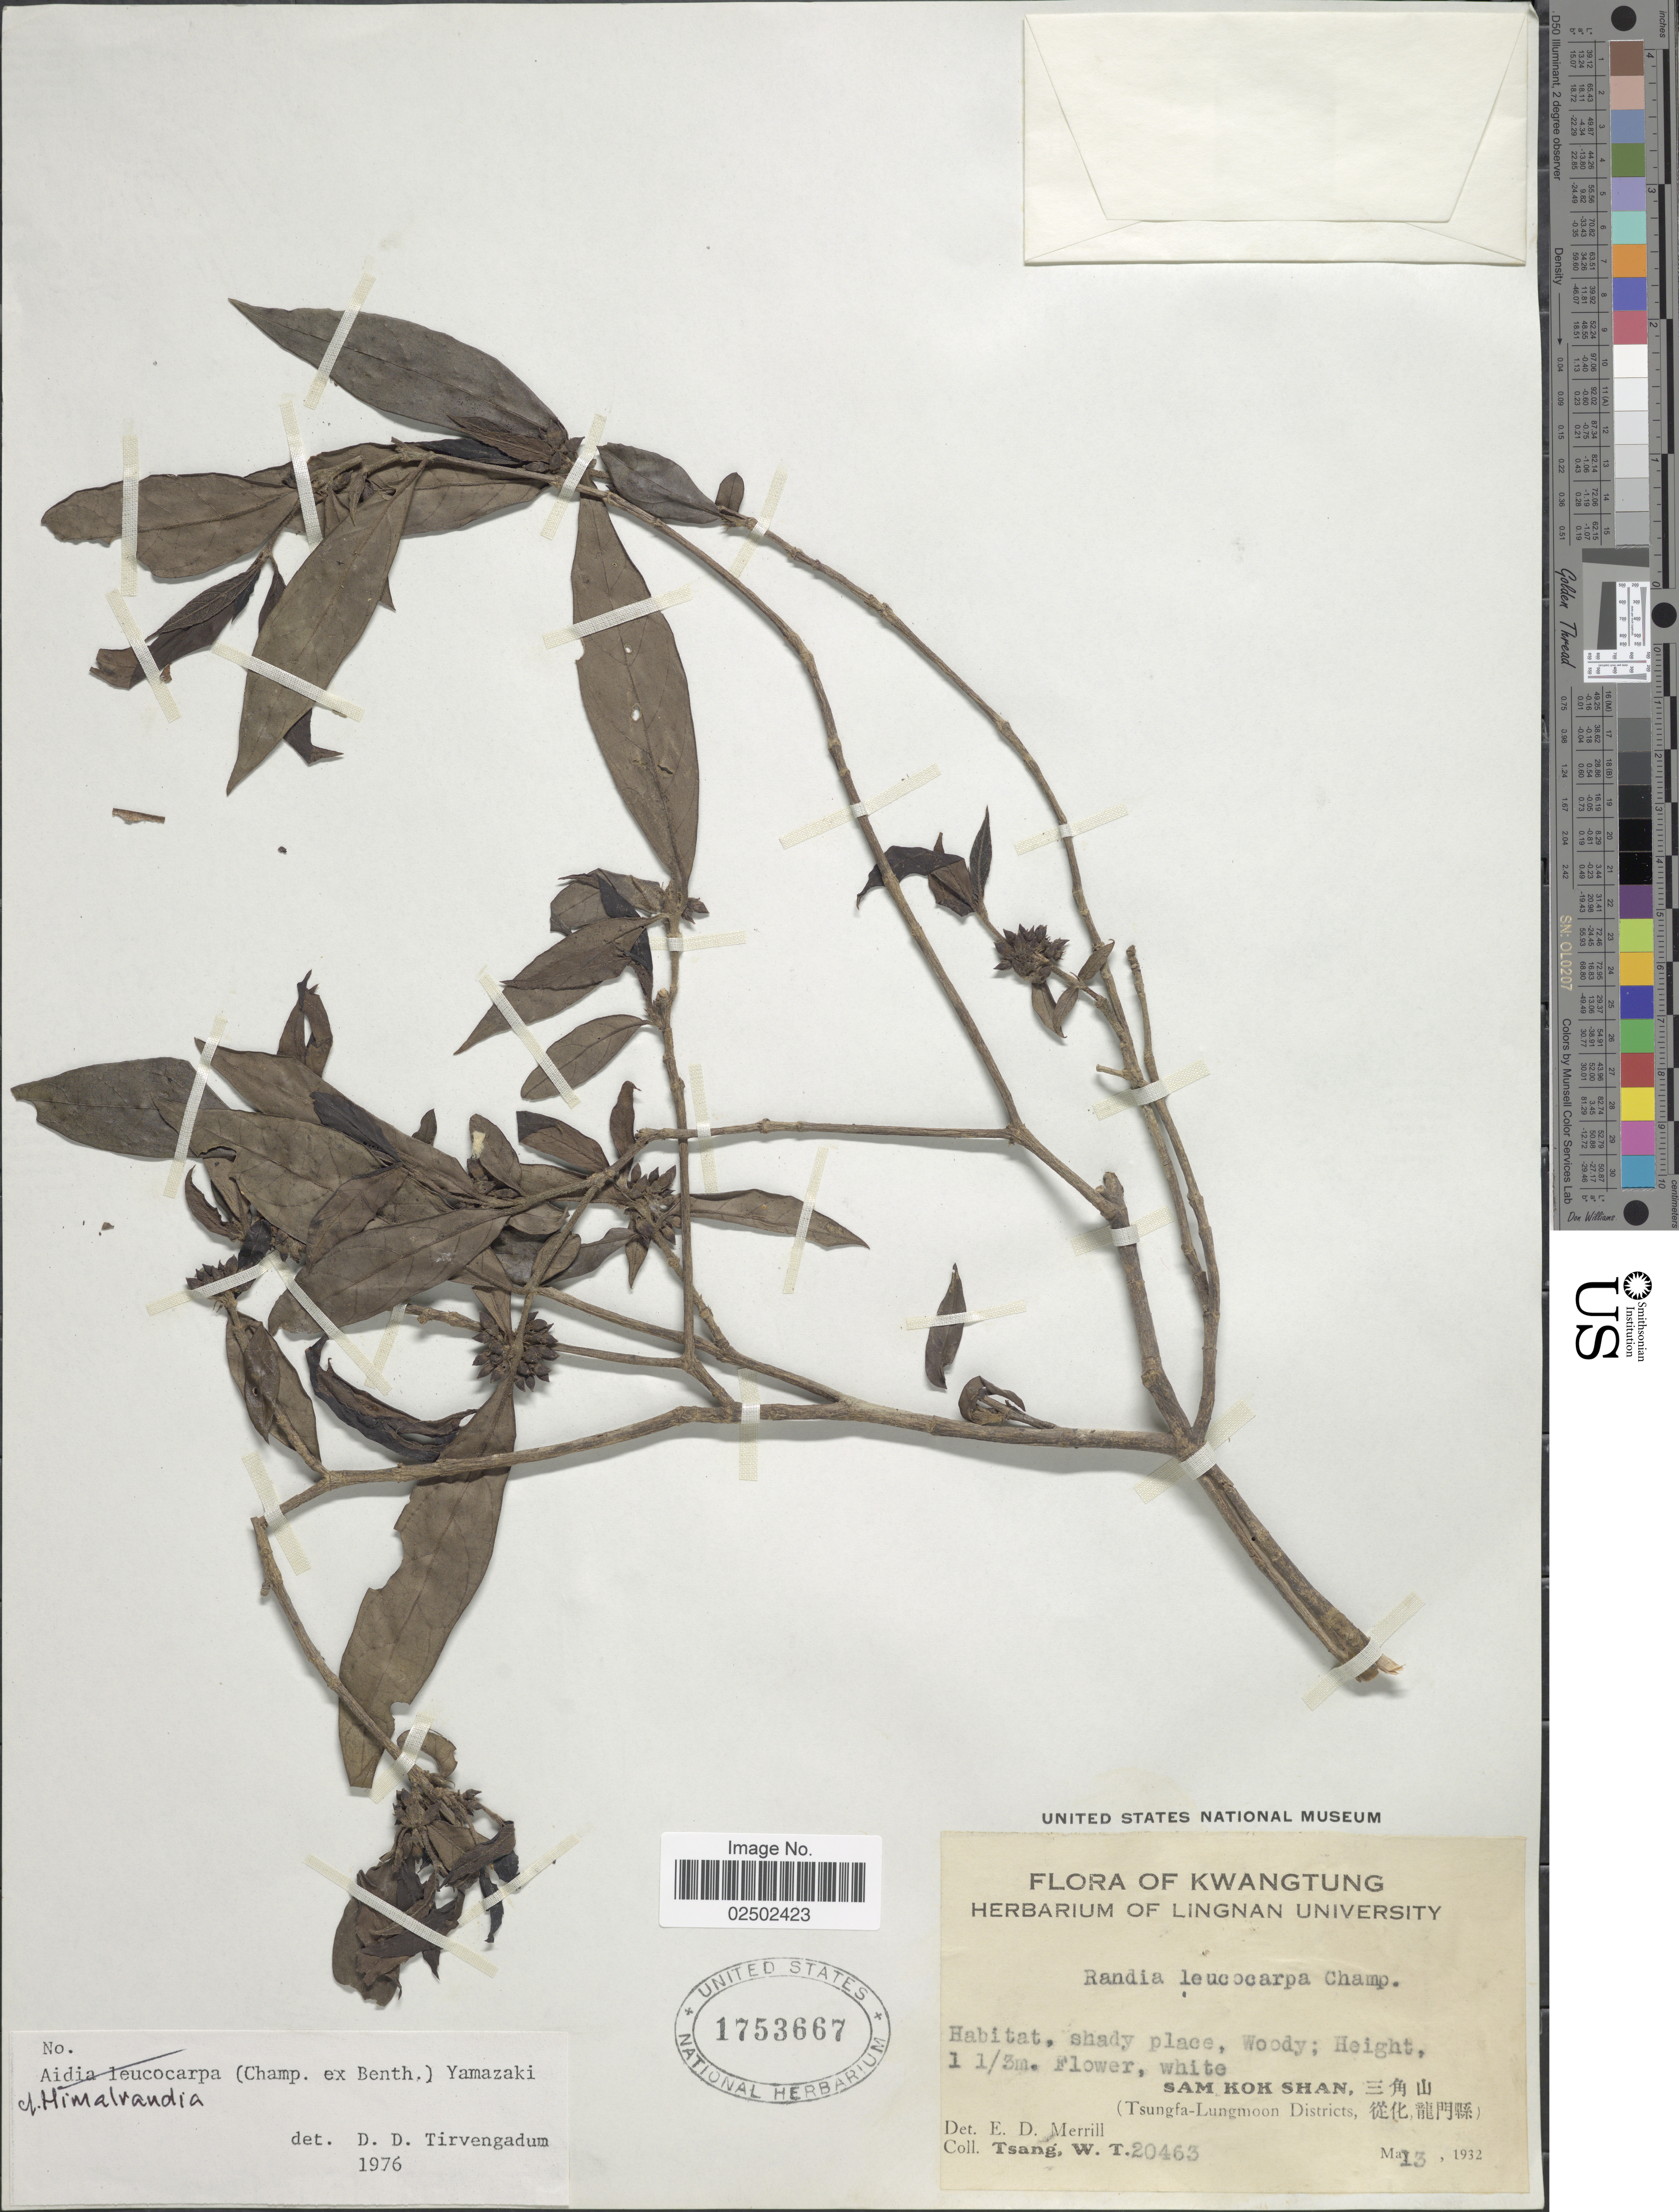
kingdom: Plantae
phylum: Tracheophyta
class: Magnoliopsida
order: Gentianales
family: Rubiaceae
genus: Himalrandia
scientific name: Himalrandia sp.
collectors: W. T. Tsang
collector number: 20463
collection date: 1932-05-13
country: China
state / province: Guangdong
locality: Kwangtung. Sam Kok Shan. (Tsungfa-Lungmoon Districts)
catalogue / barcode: US 1753667